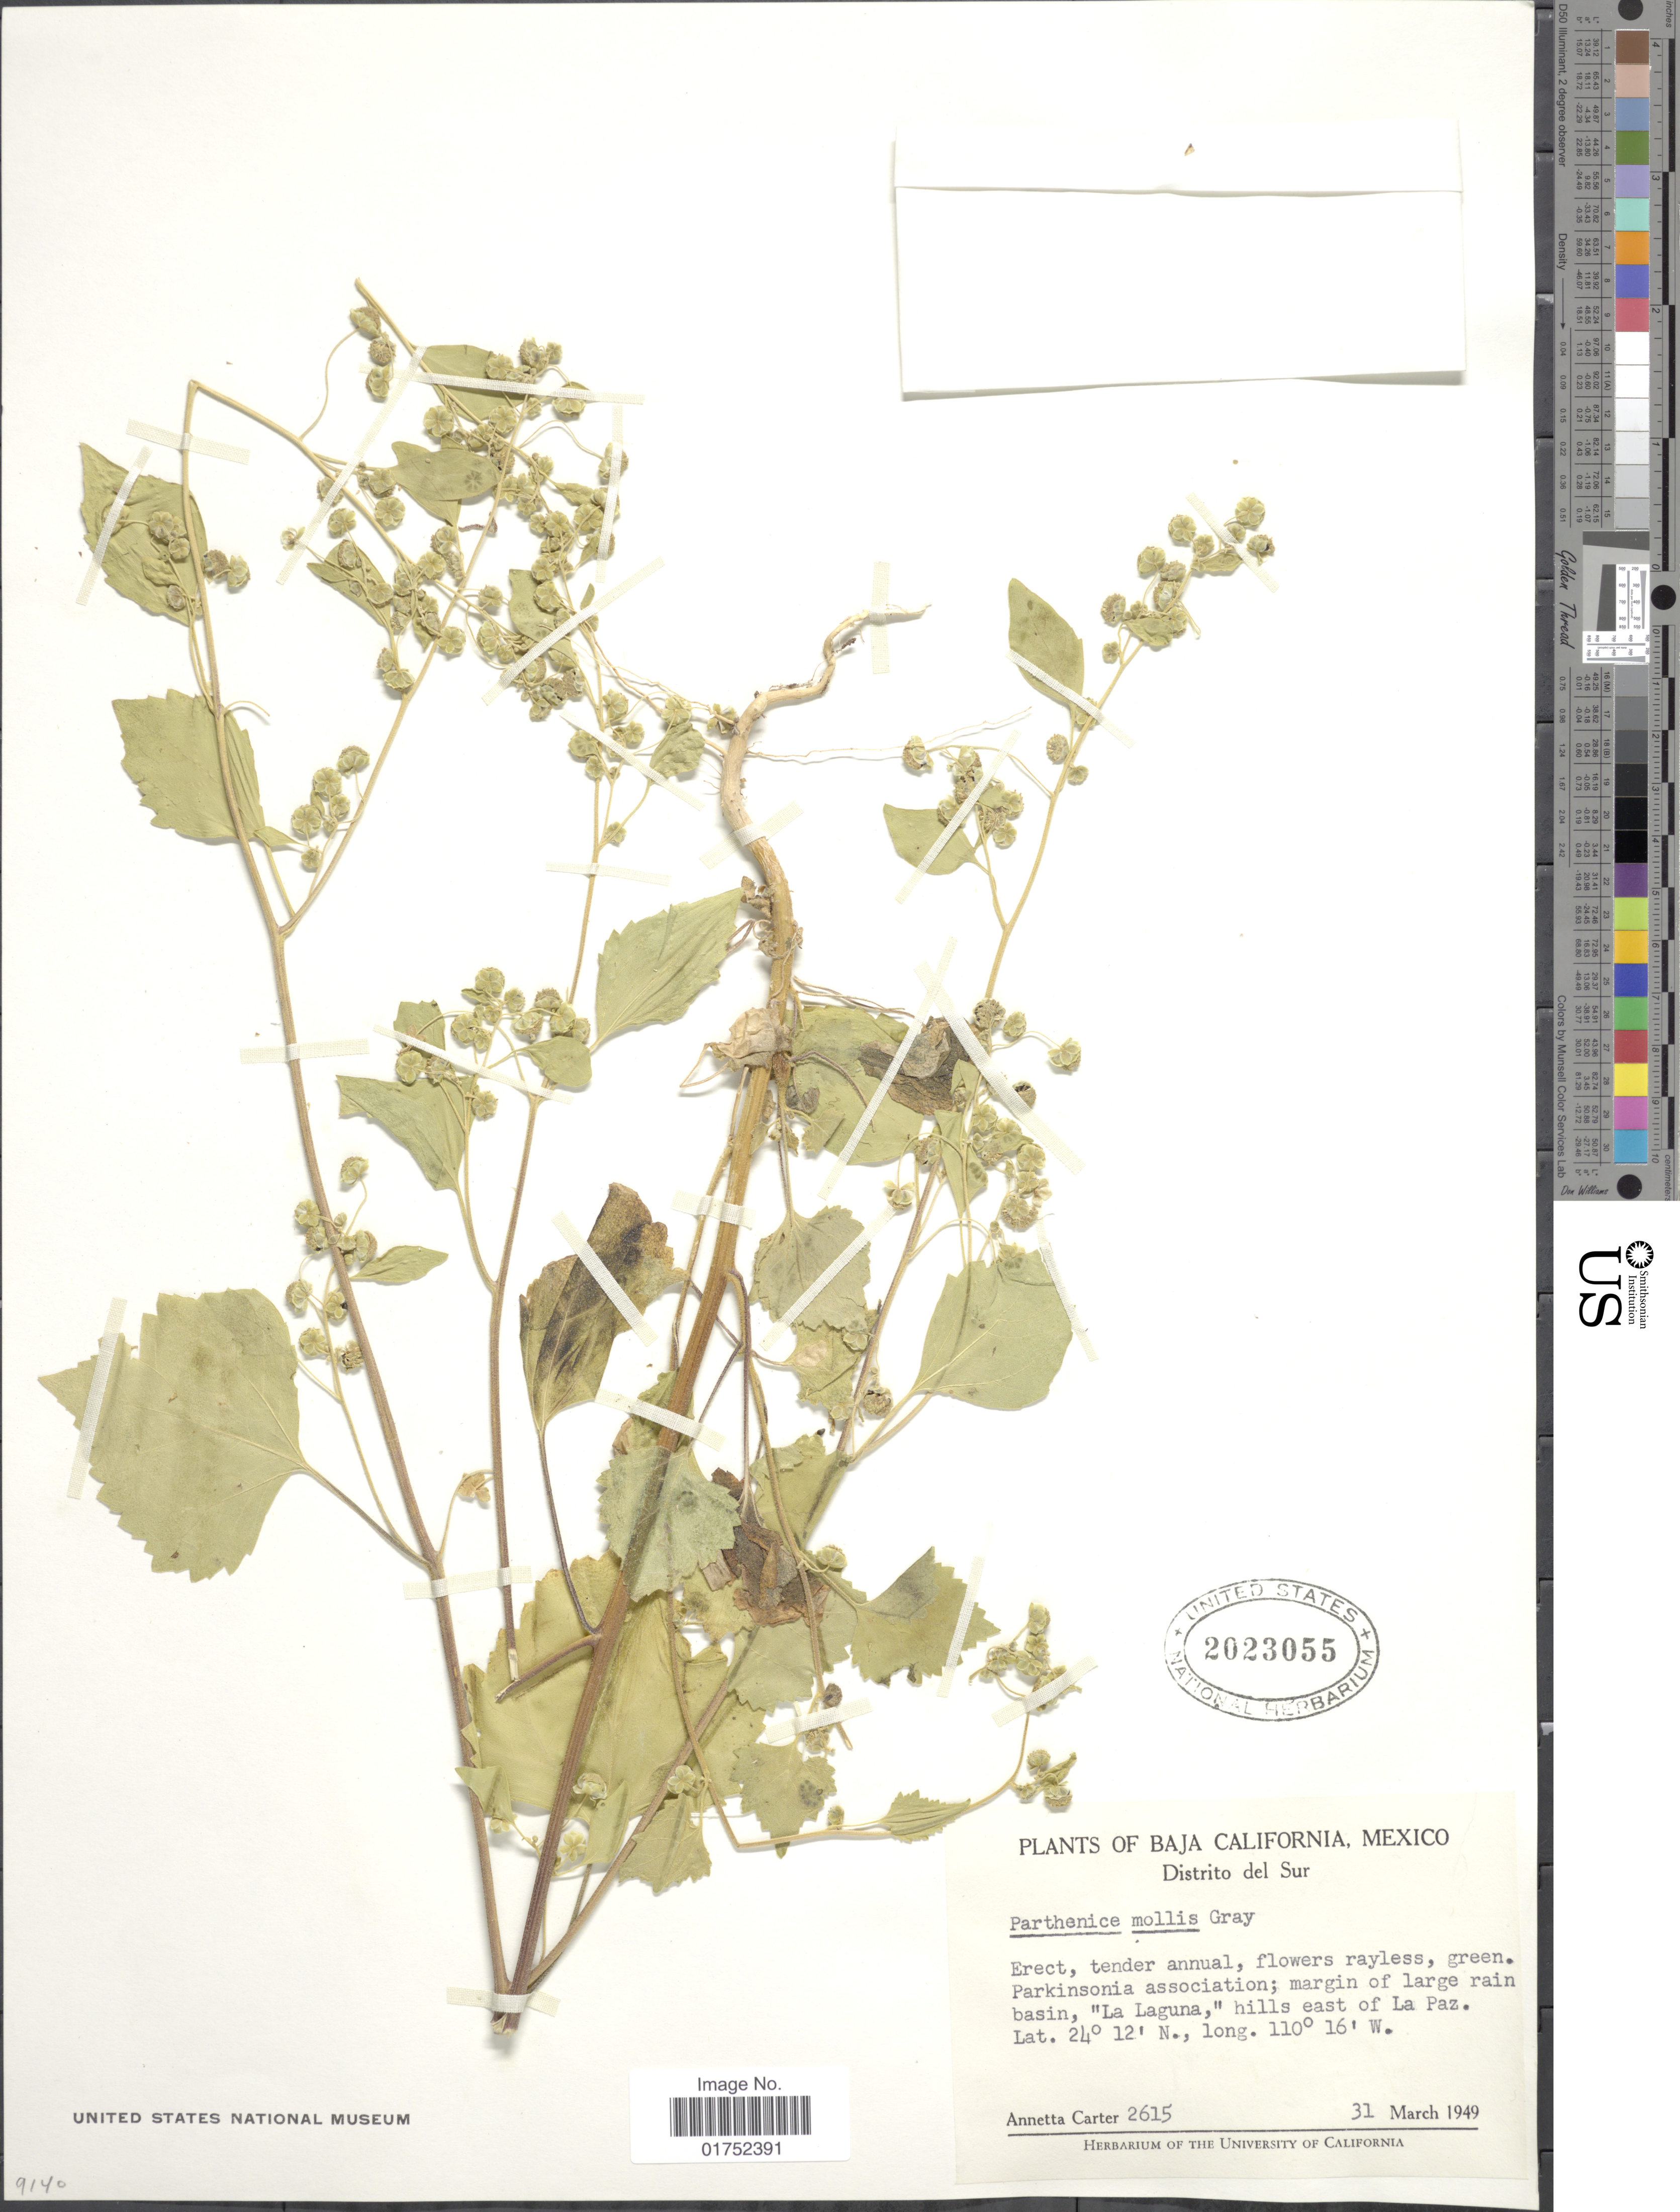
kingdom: Plantae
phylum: Tracheophyta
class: Magnoliopsida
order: Asterales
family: Asteraceae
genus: Parthenice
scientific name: Parthenice mollis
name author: A. Gray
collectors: A. M. Carter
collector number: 2615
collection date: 1949-03-31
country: Mexico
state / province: Baja California Sur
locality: Distrito del Sur, La Laguna, hills east of La Paz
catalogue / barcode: US 2023055